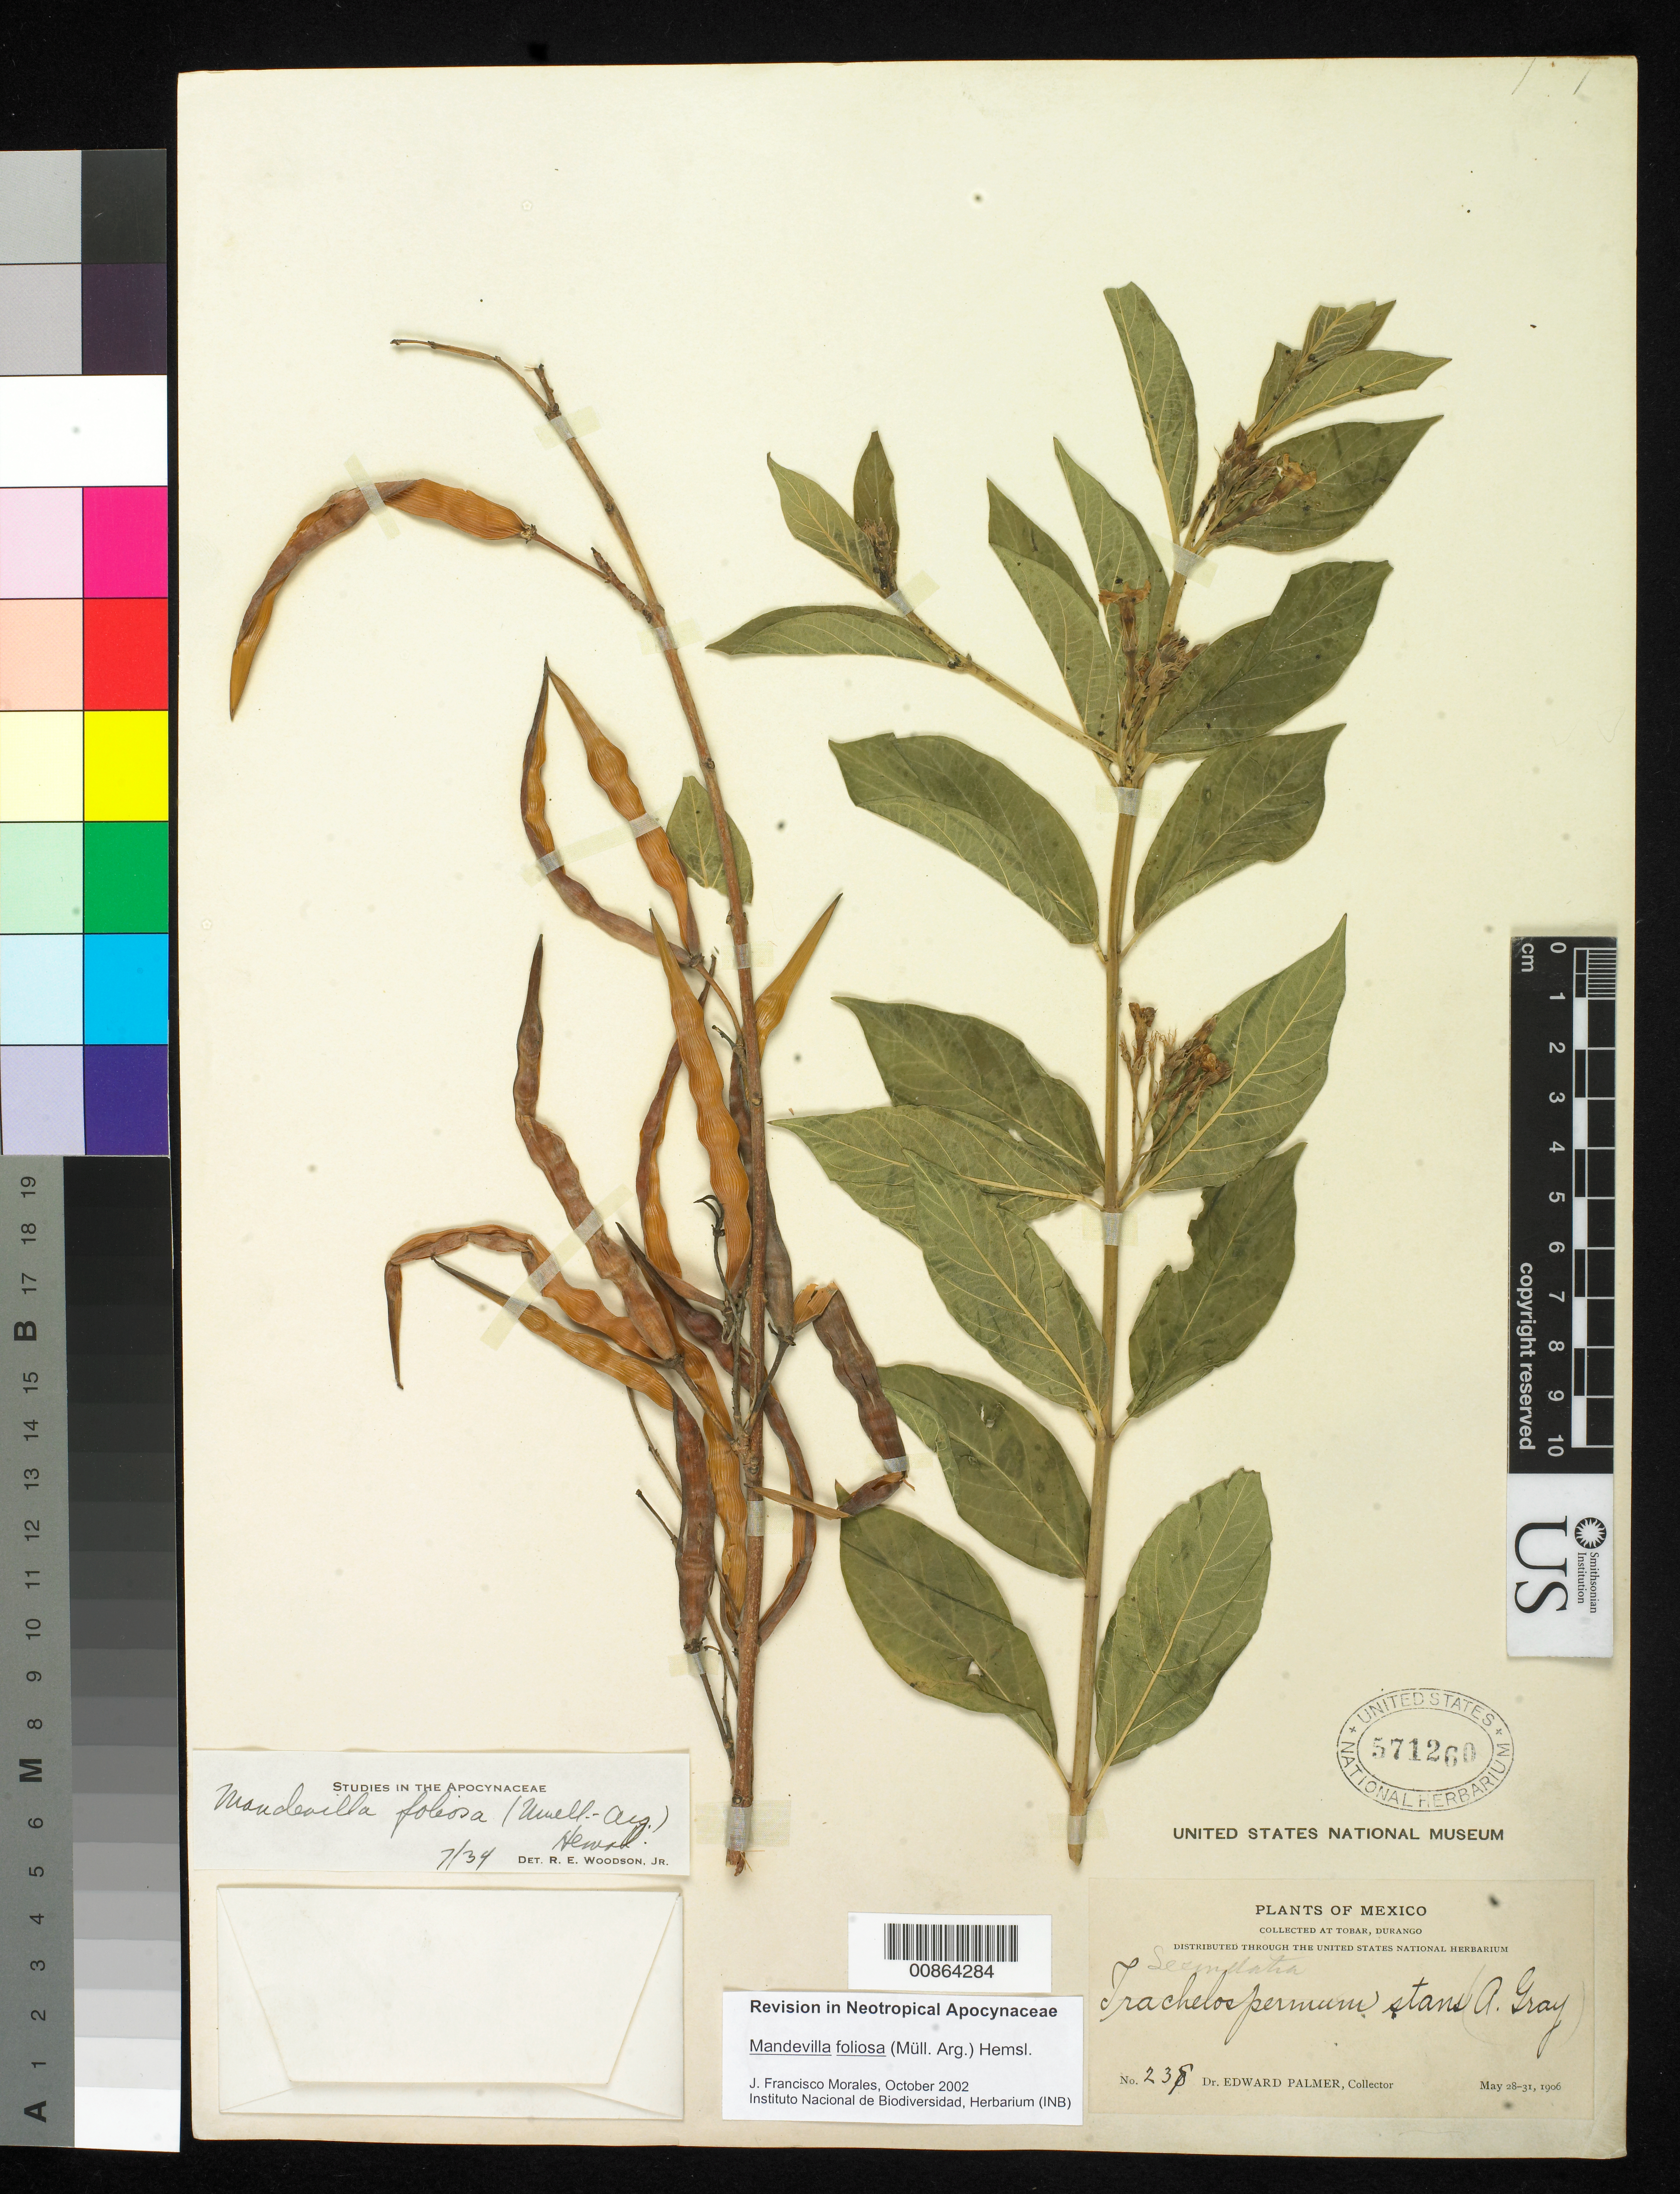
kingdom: Plantae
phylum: Tracheophyta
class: Magnoliopsida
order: Gentianales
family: Apocynaceae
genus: Mandevilla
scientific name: Mandevilla foliosa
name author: (Müll. Arg.) Hemsl.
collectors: E. Palmer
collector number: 239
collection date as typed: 28 May 1906 to 31 May 1906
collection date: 1906-05-28/1906-05-31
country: Mexico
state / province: Durango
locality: Tobar, Durango.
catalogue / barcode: US 571260